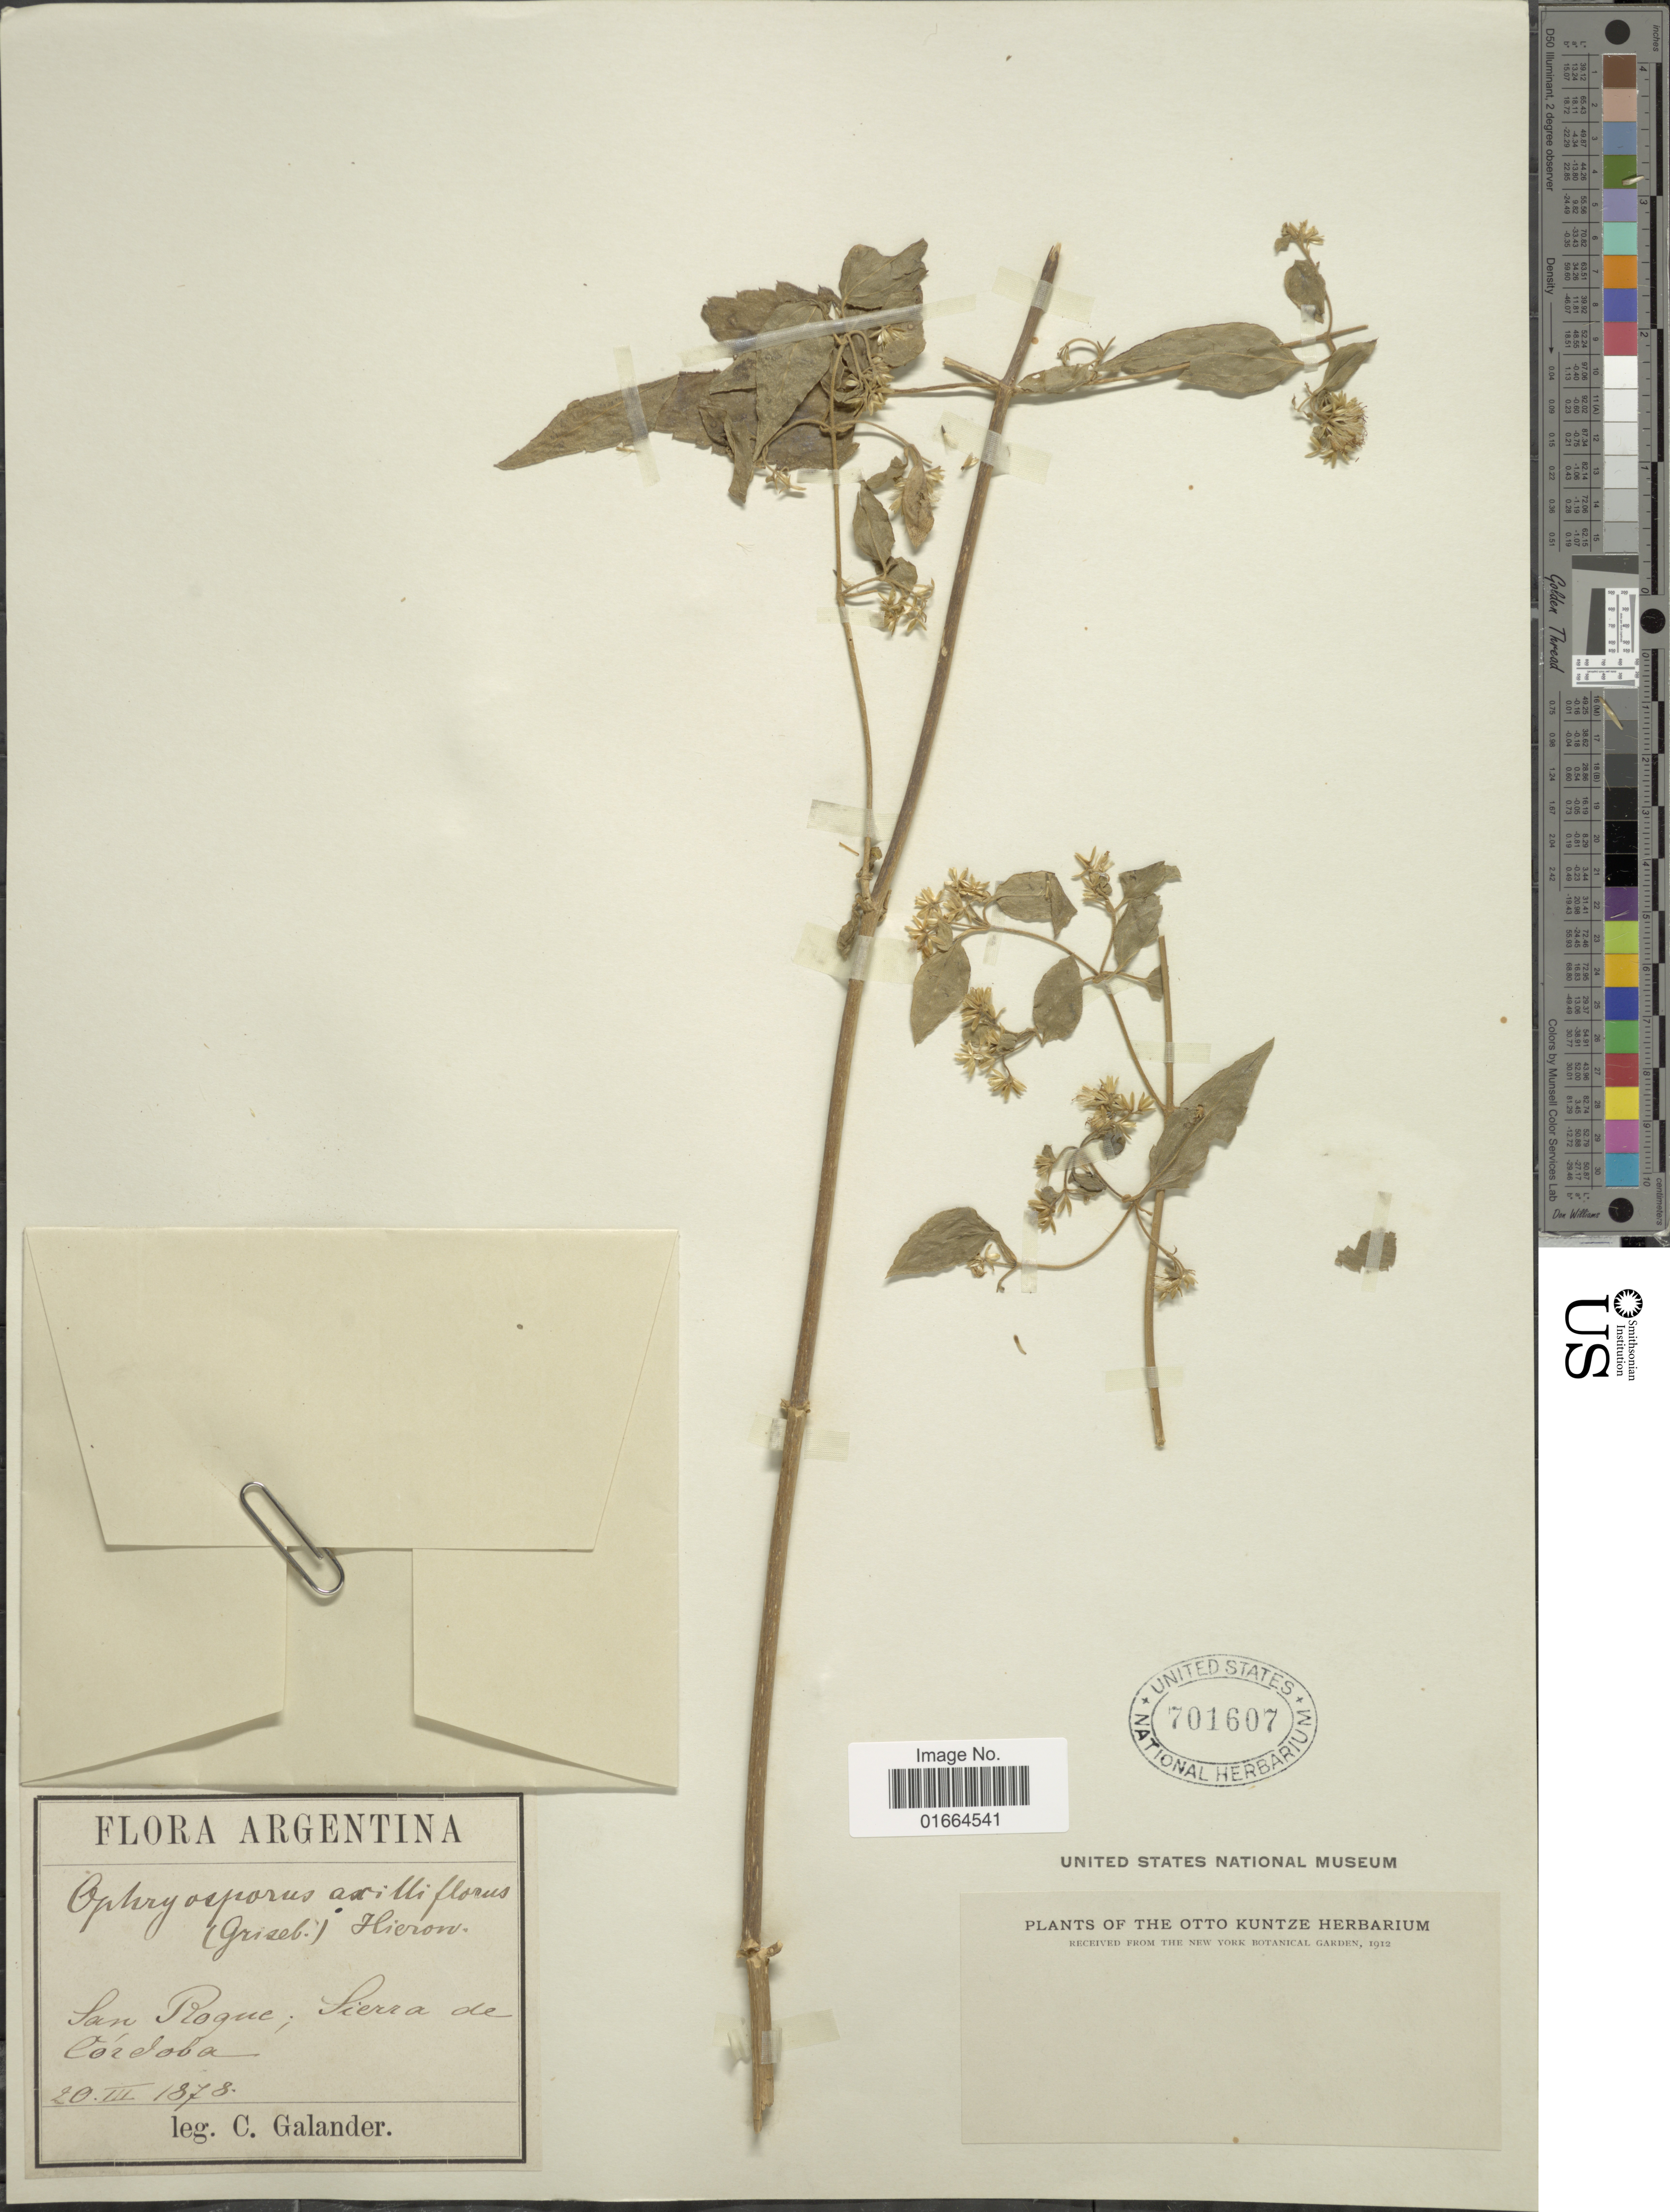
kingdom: Plantae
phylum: Tracheophyta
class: Magnoliopsida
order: Asterales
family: Asteraceae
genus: Ophryosporus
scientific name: Ophryosporus axilliflorus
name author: (Griseb.) Hieron.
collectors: C. Galander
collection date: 1878-06-20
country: Argentina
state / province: Cordoba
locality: San Rogue: Sierra de Cordoba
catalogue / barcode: US 701607